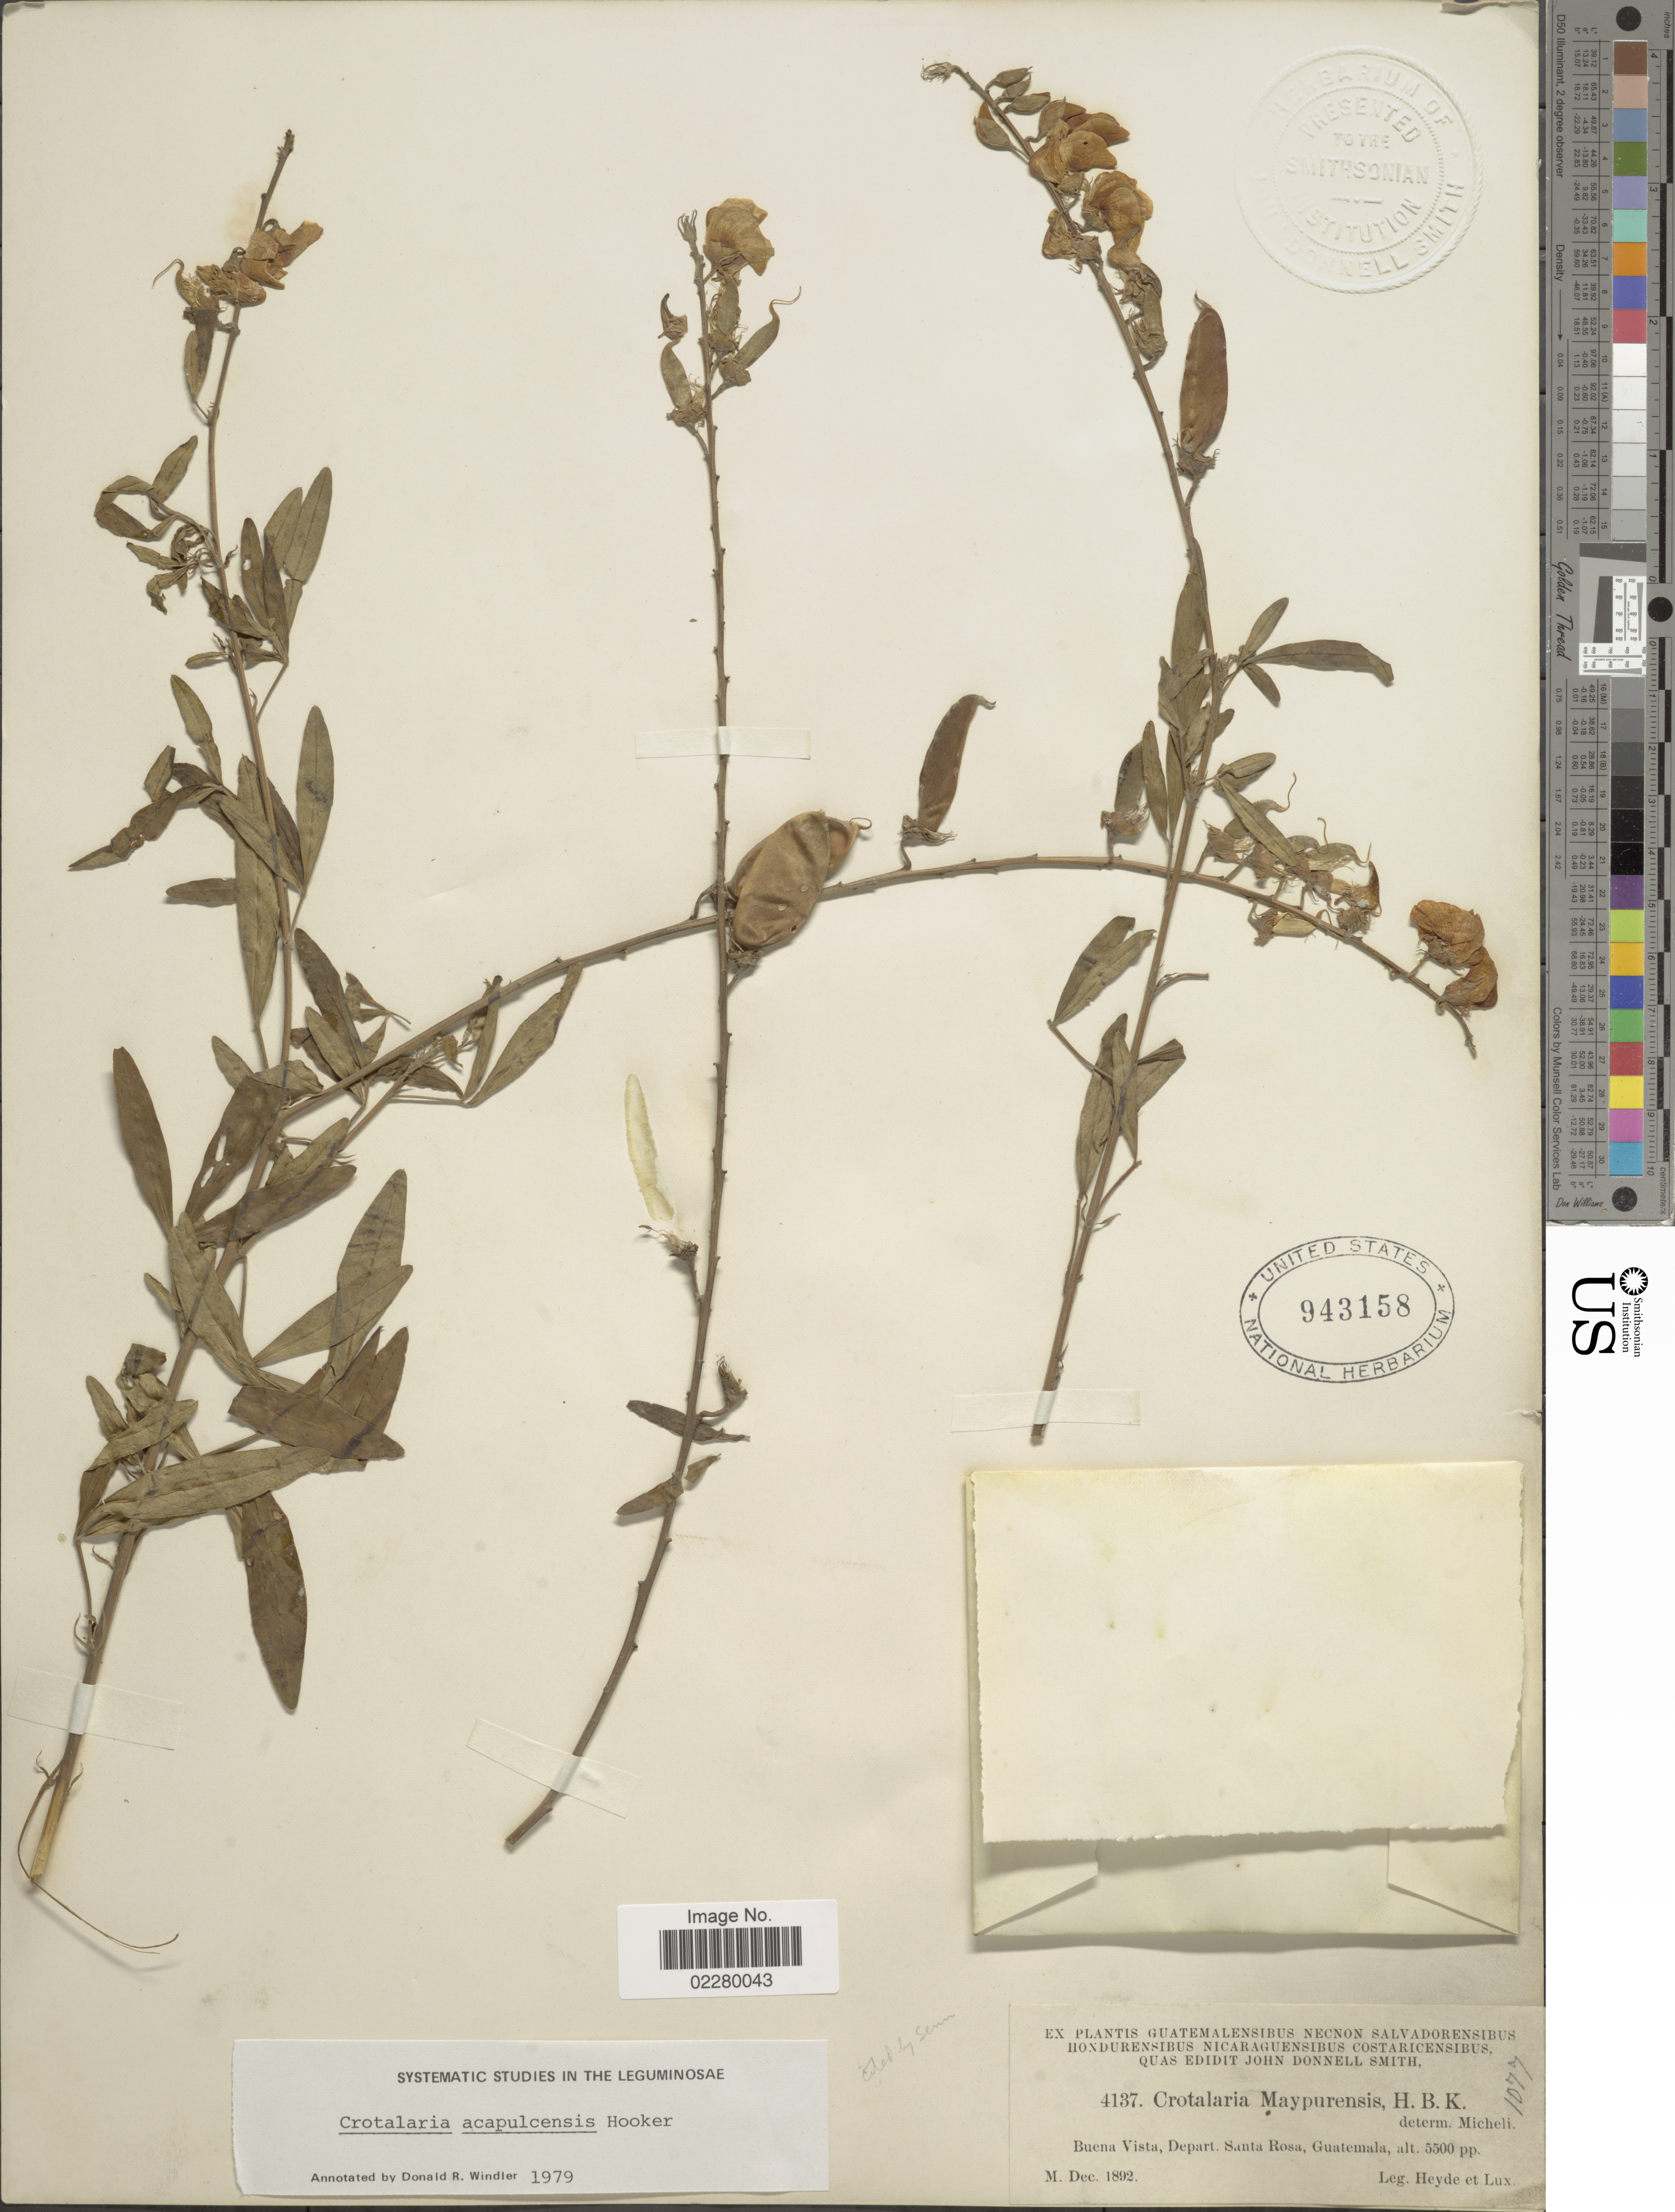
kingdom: Plantae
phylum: Tracheophyta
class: Magnoliopsida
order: Fabales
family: Fabaceae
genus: Crotalaria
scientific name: Crotalaria acapulcensis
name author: Hook. & Arn.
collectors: Heyde & Lux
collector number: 4137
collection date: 1892-12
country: Guatemala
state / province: Santa Rosa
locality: Buena Vista, Depart. Santa Rosa, Guatemala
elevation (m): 1676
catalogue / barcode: US 943158